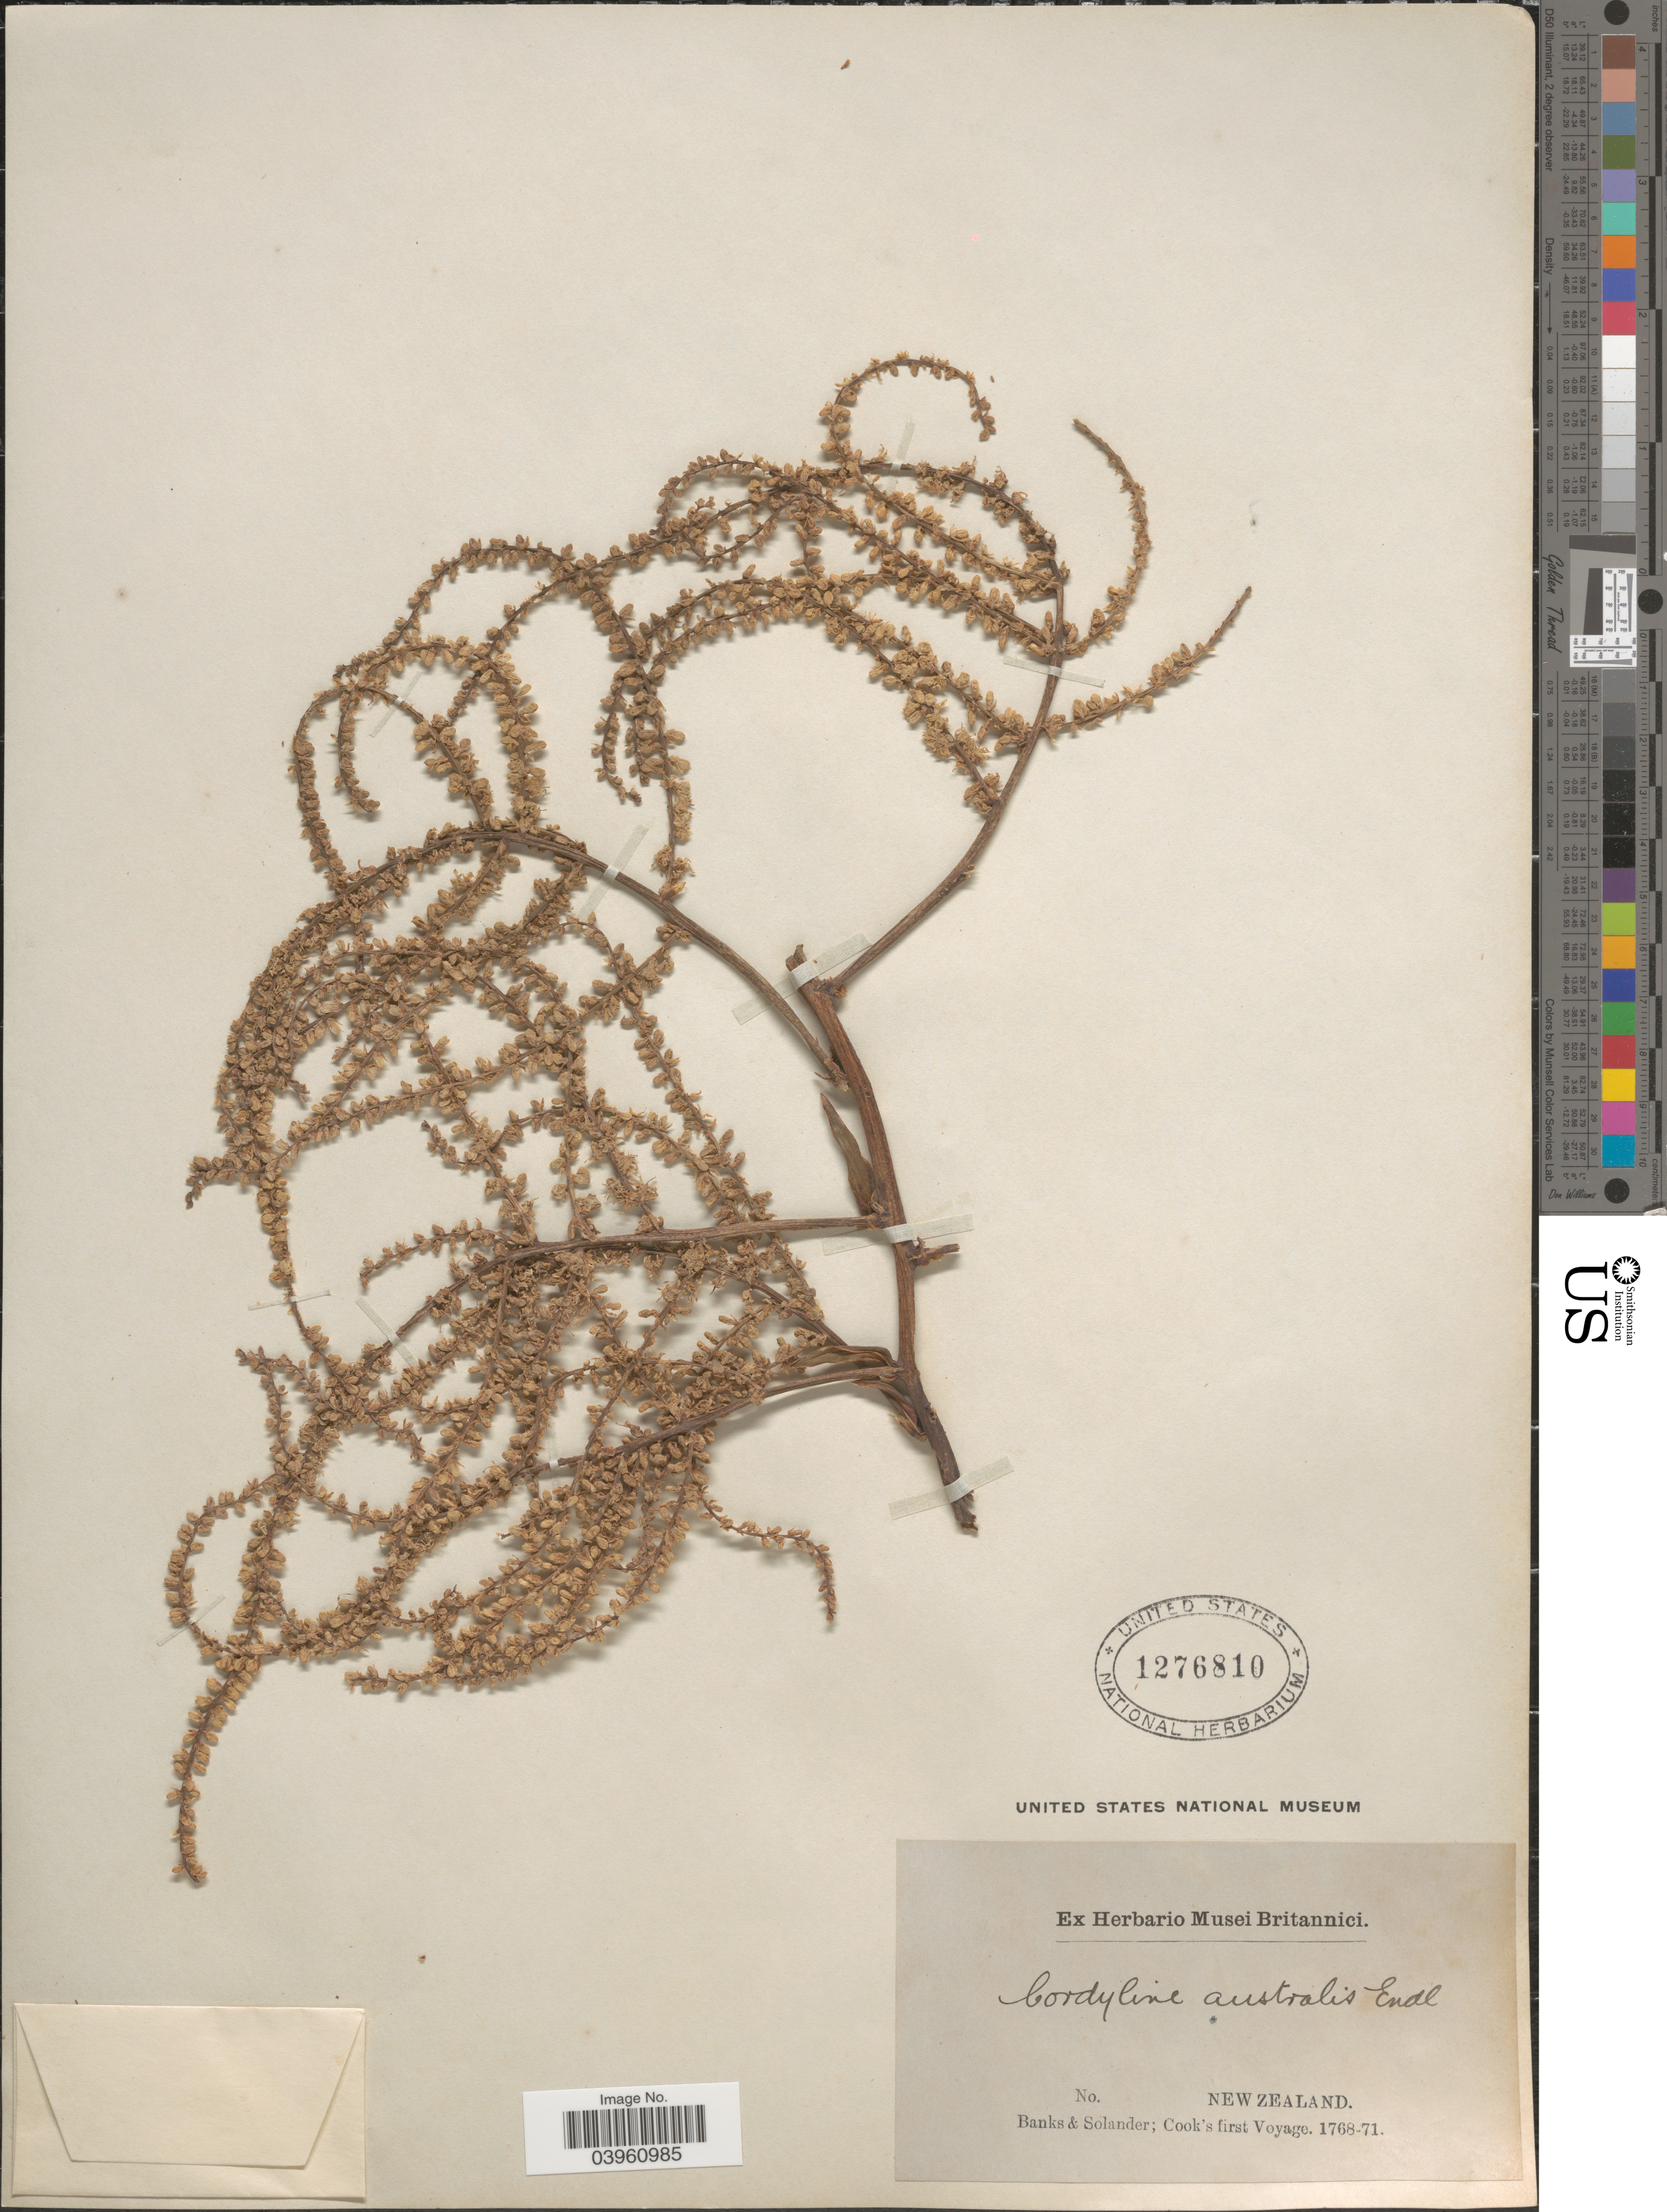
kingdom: Plantae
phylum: Tracheophyta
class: Liliopsida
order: Asparagales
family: Asparagaceae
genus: Cordyline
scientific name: Cordyline australis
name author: Hook. f.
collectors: -- Banks & -- Solander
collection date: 1768/1771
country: New Zealand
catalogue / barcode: US 1276810